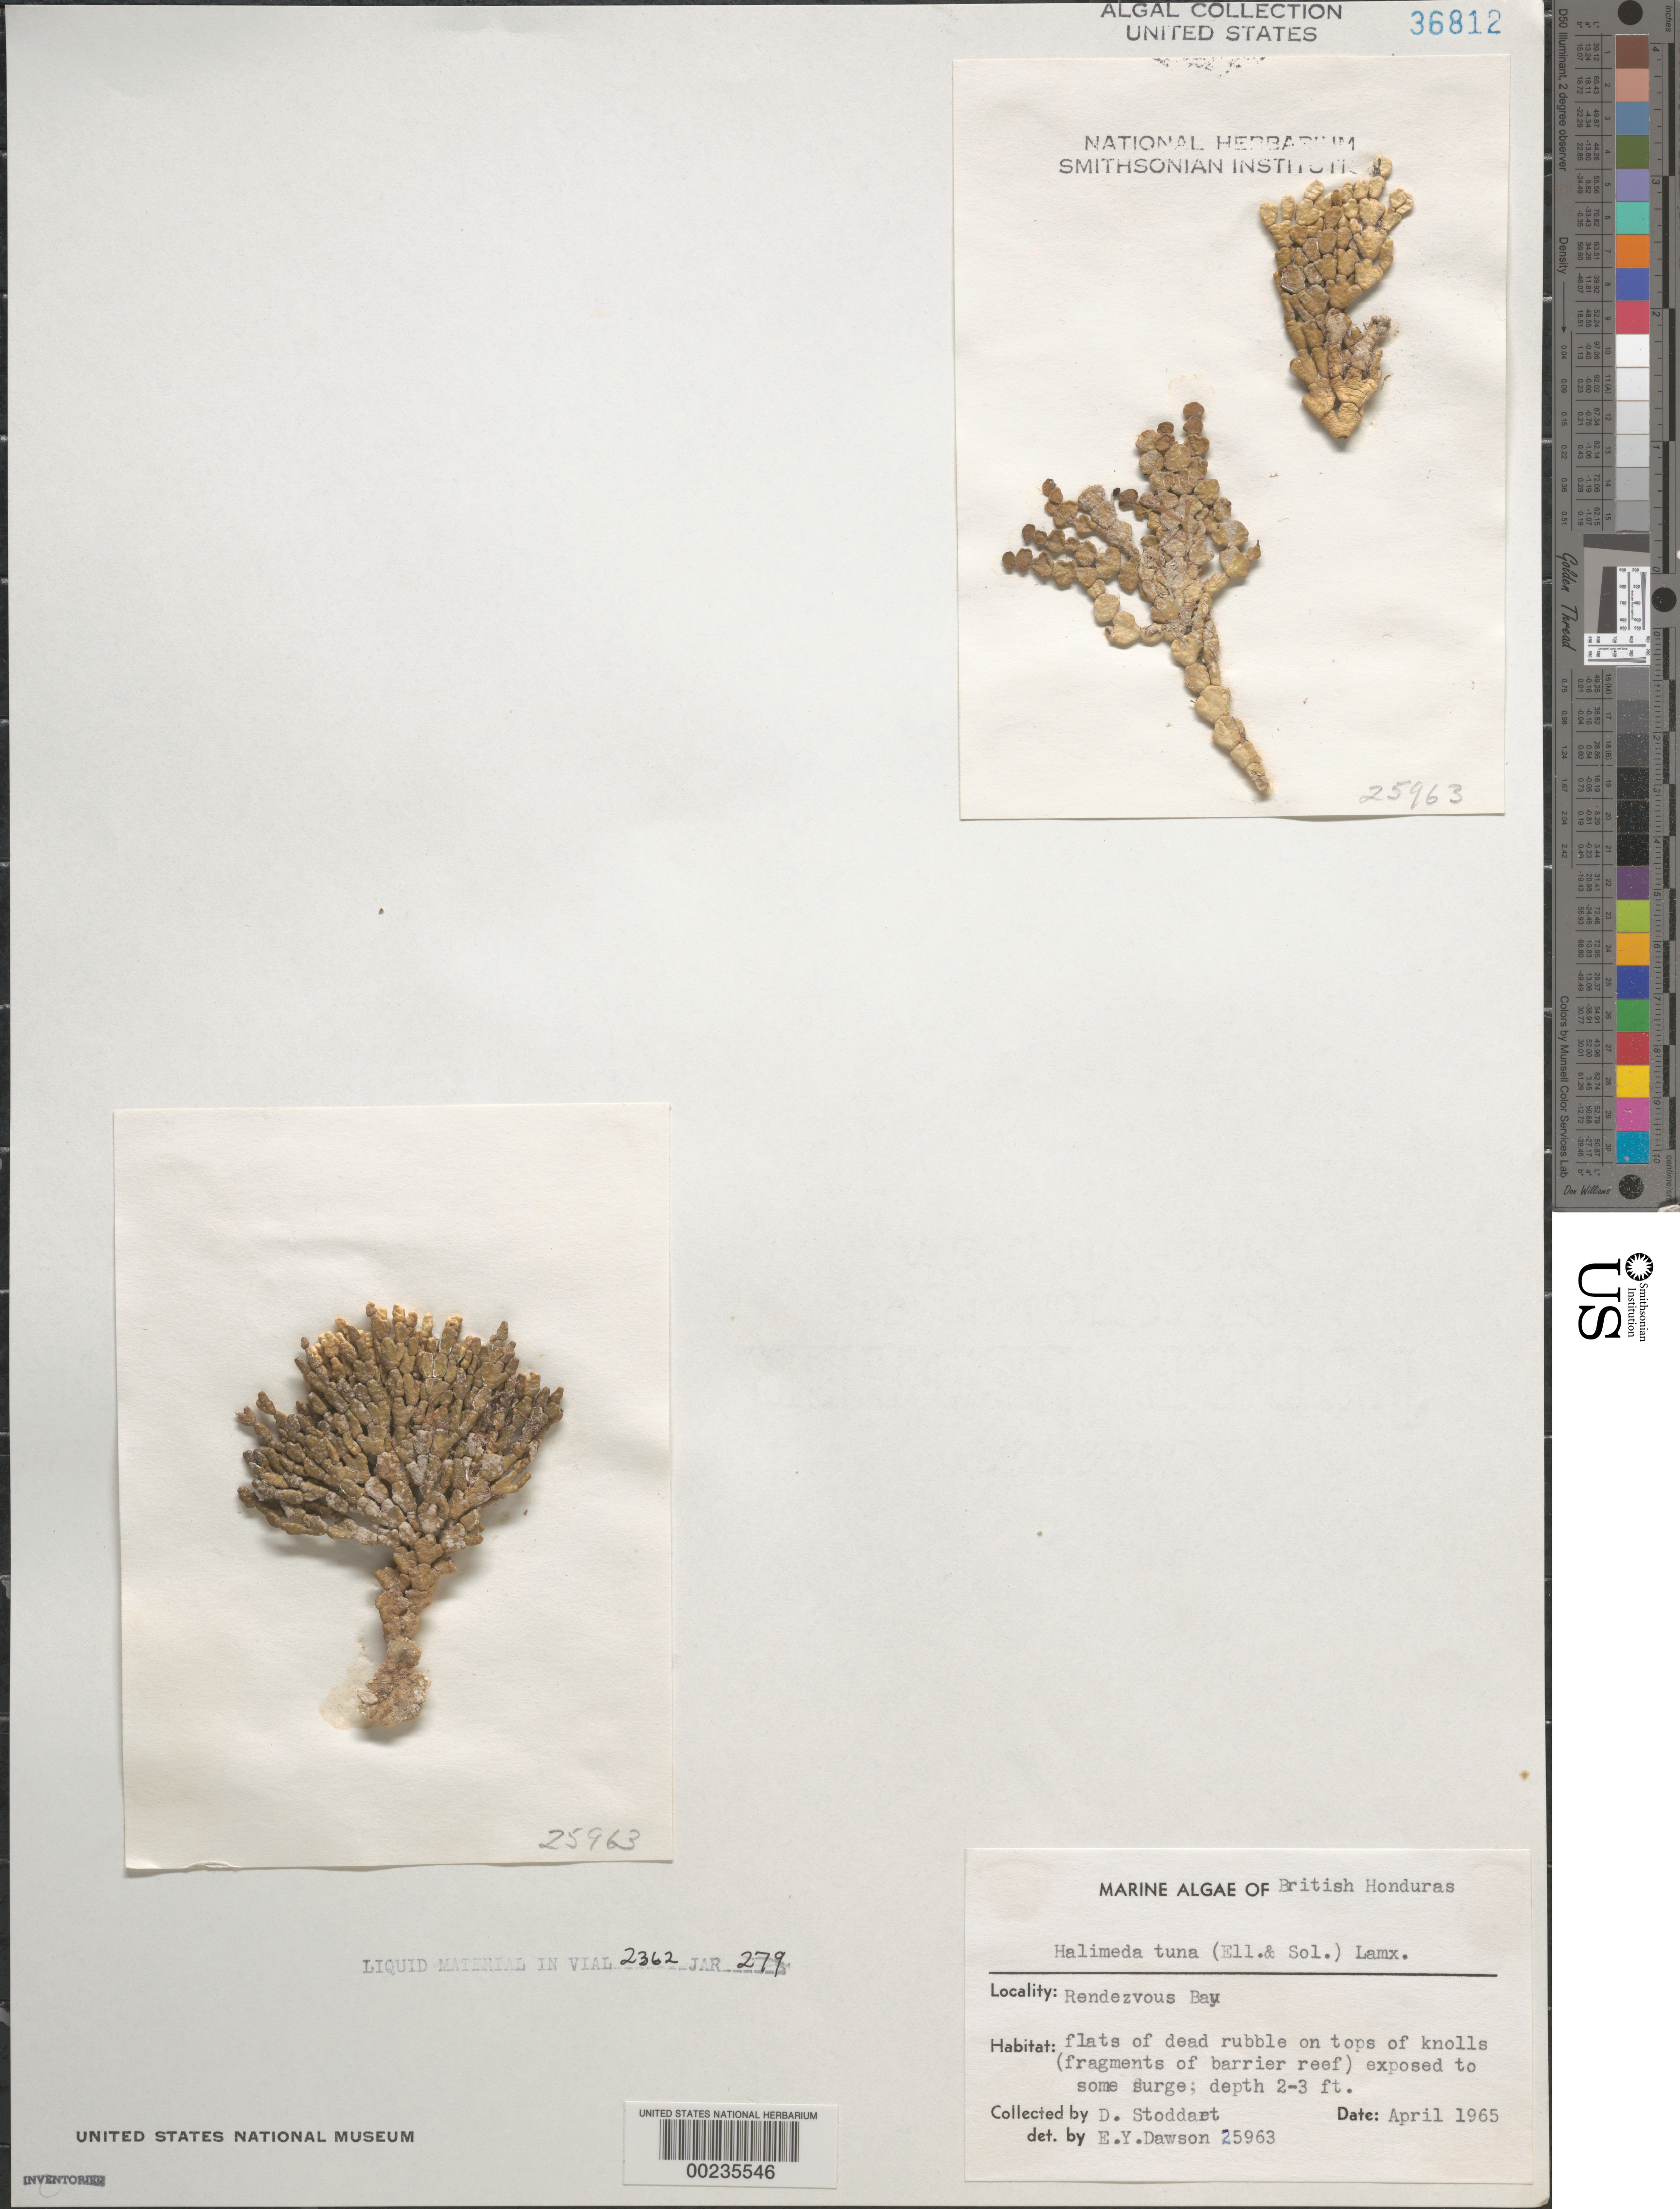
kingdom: Plantae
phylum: Chlorophyta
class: Ulvophyceae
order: Bryopsidales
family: Halimedaceae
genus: Halimeda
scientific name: Halimeda tuna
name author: (J. Ellis & Sol.) J.V.Lamouroux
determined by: Dawson, E. Y.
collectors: D. Stoddart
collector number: EYD 25963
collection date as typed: Apr 1965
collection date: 1965-04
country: Belize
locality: Rendezvous Bay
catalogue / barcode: US 36812